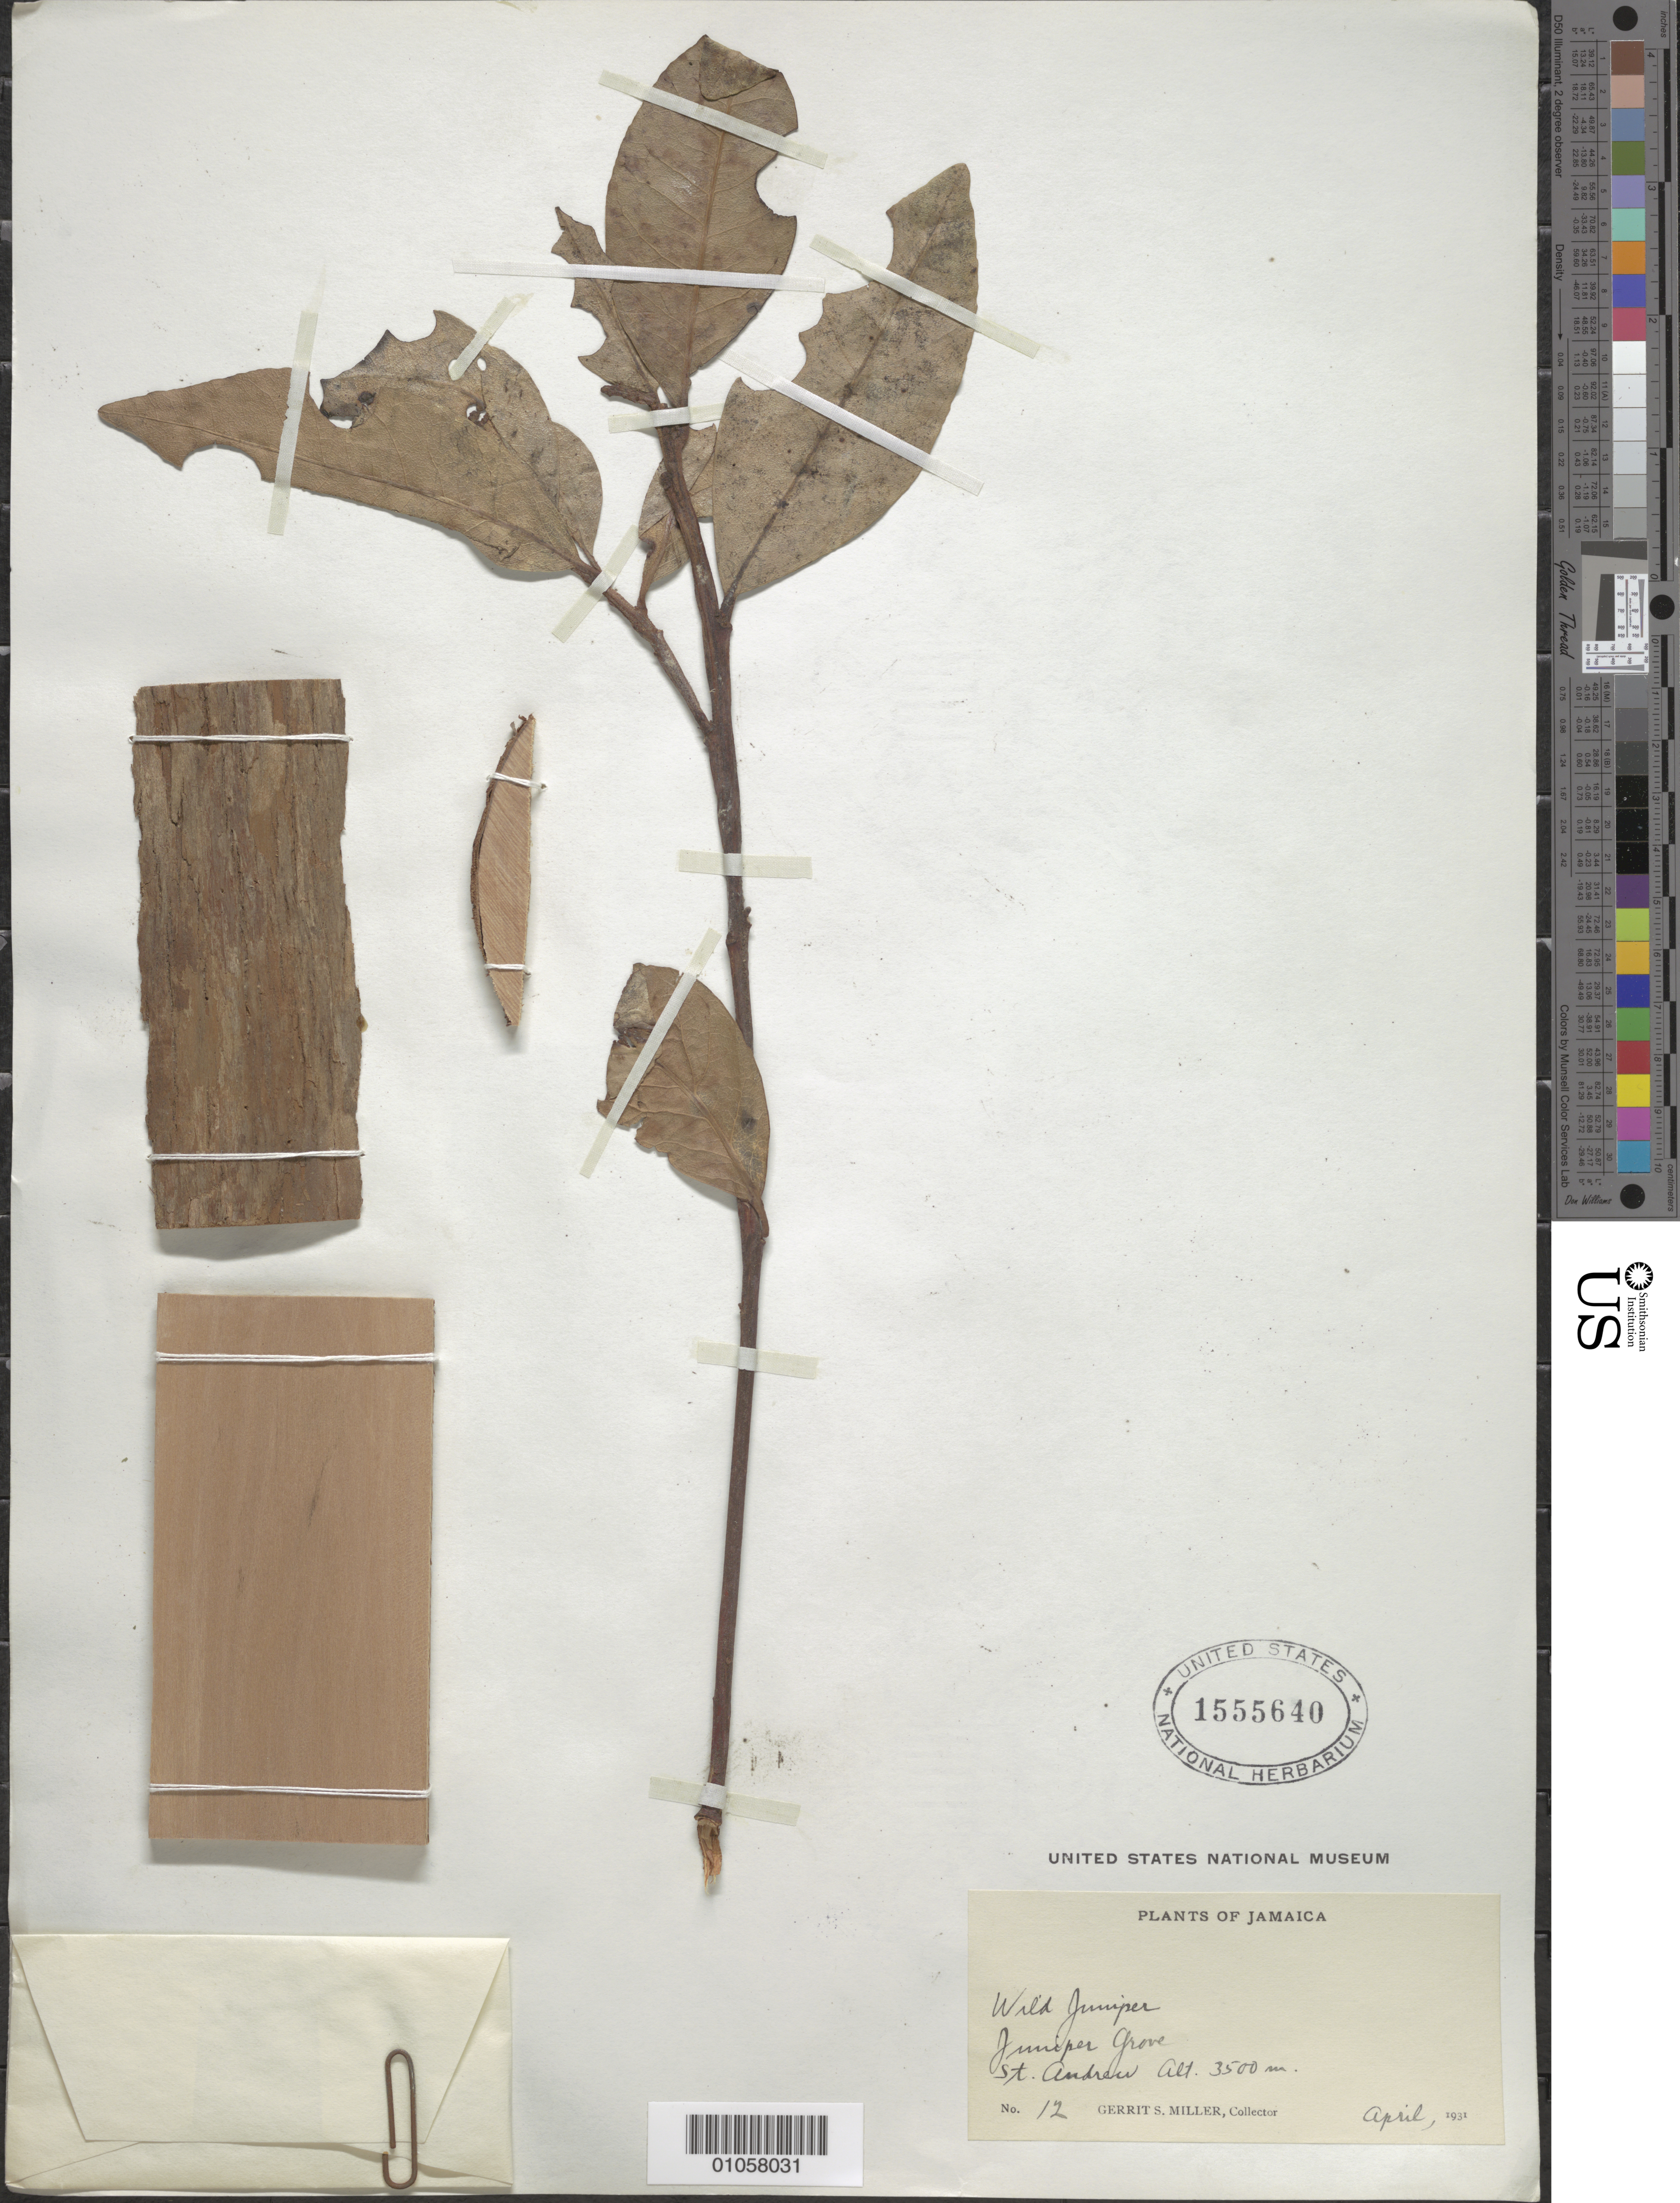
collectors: G. S. Miller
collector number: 12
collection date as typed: Apr 1931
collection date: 1931-04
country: Jamaica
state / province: Saint Andrew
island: Jamaica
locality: Juniper Grove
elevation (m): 1067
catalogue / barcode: US 1555640